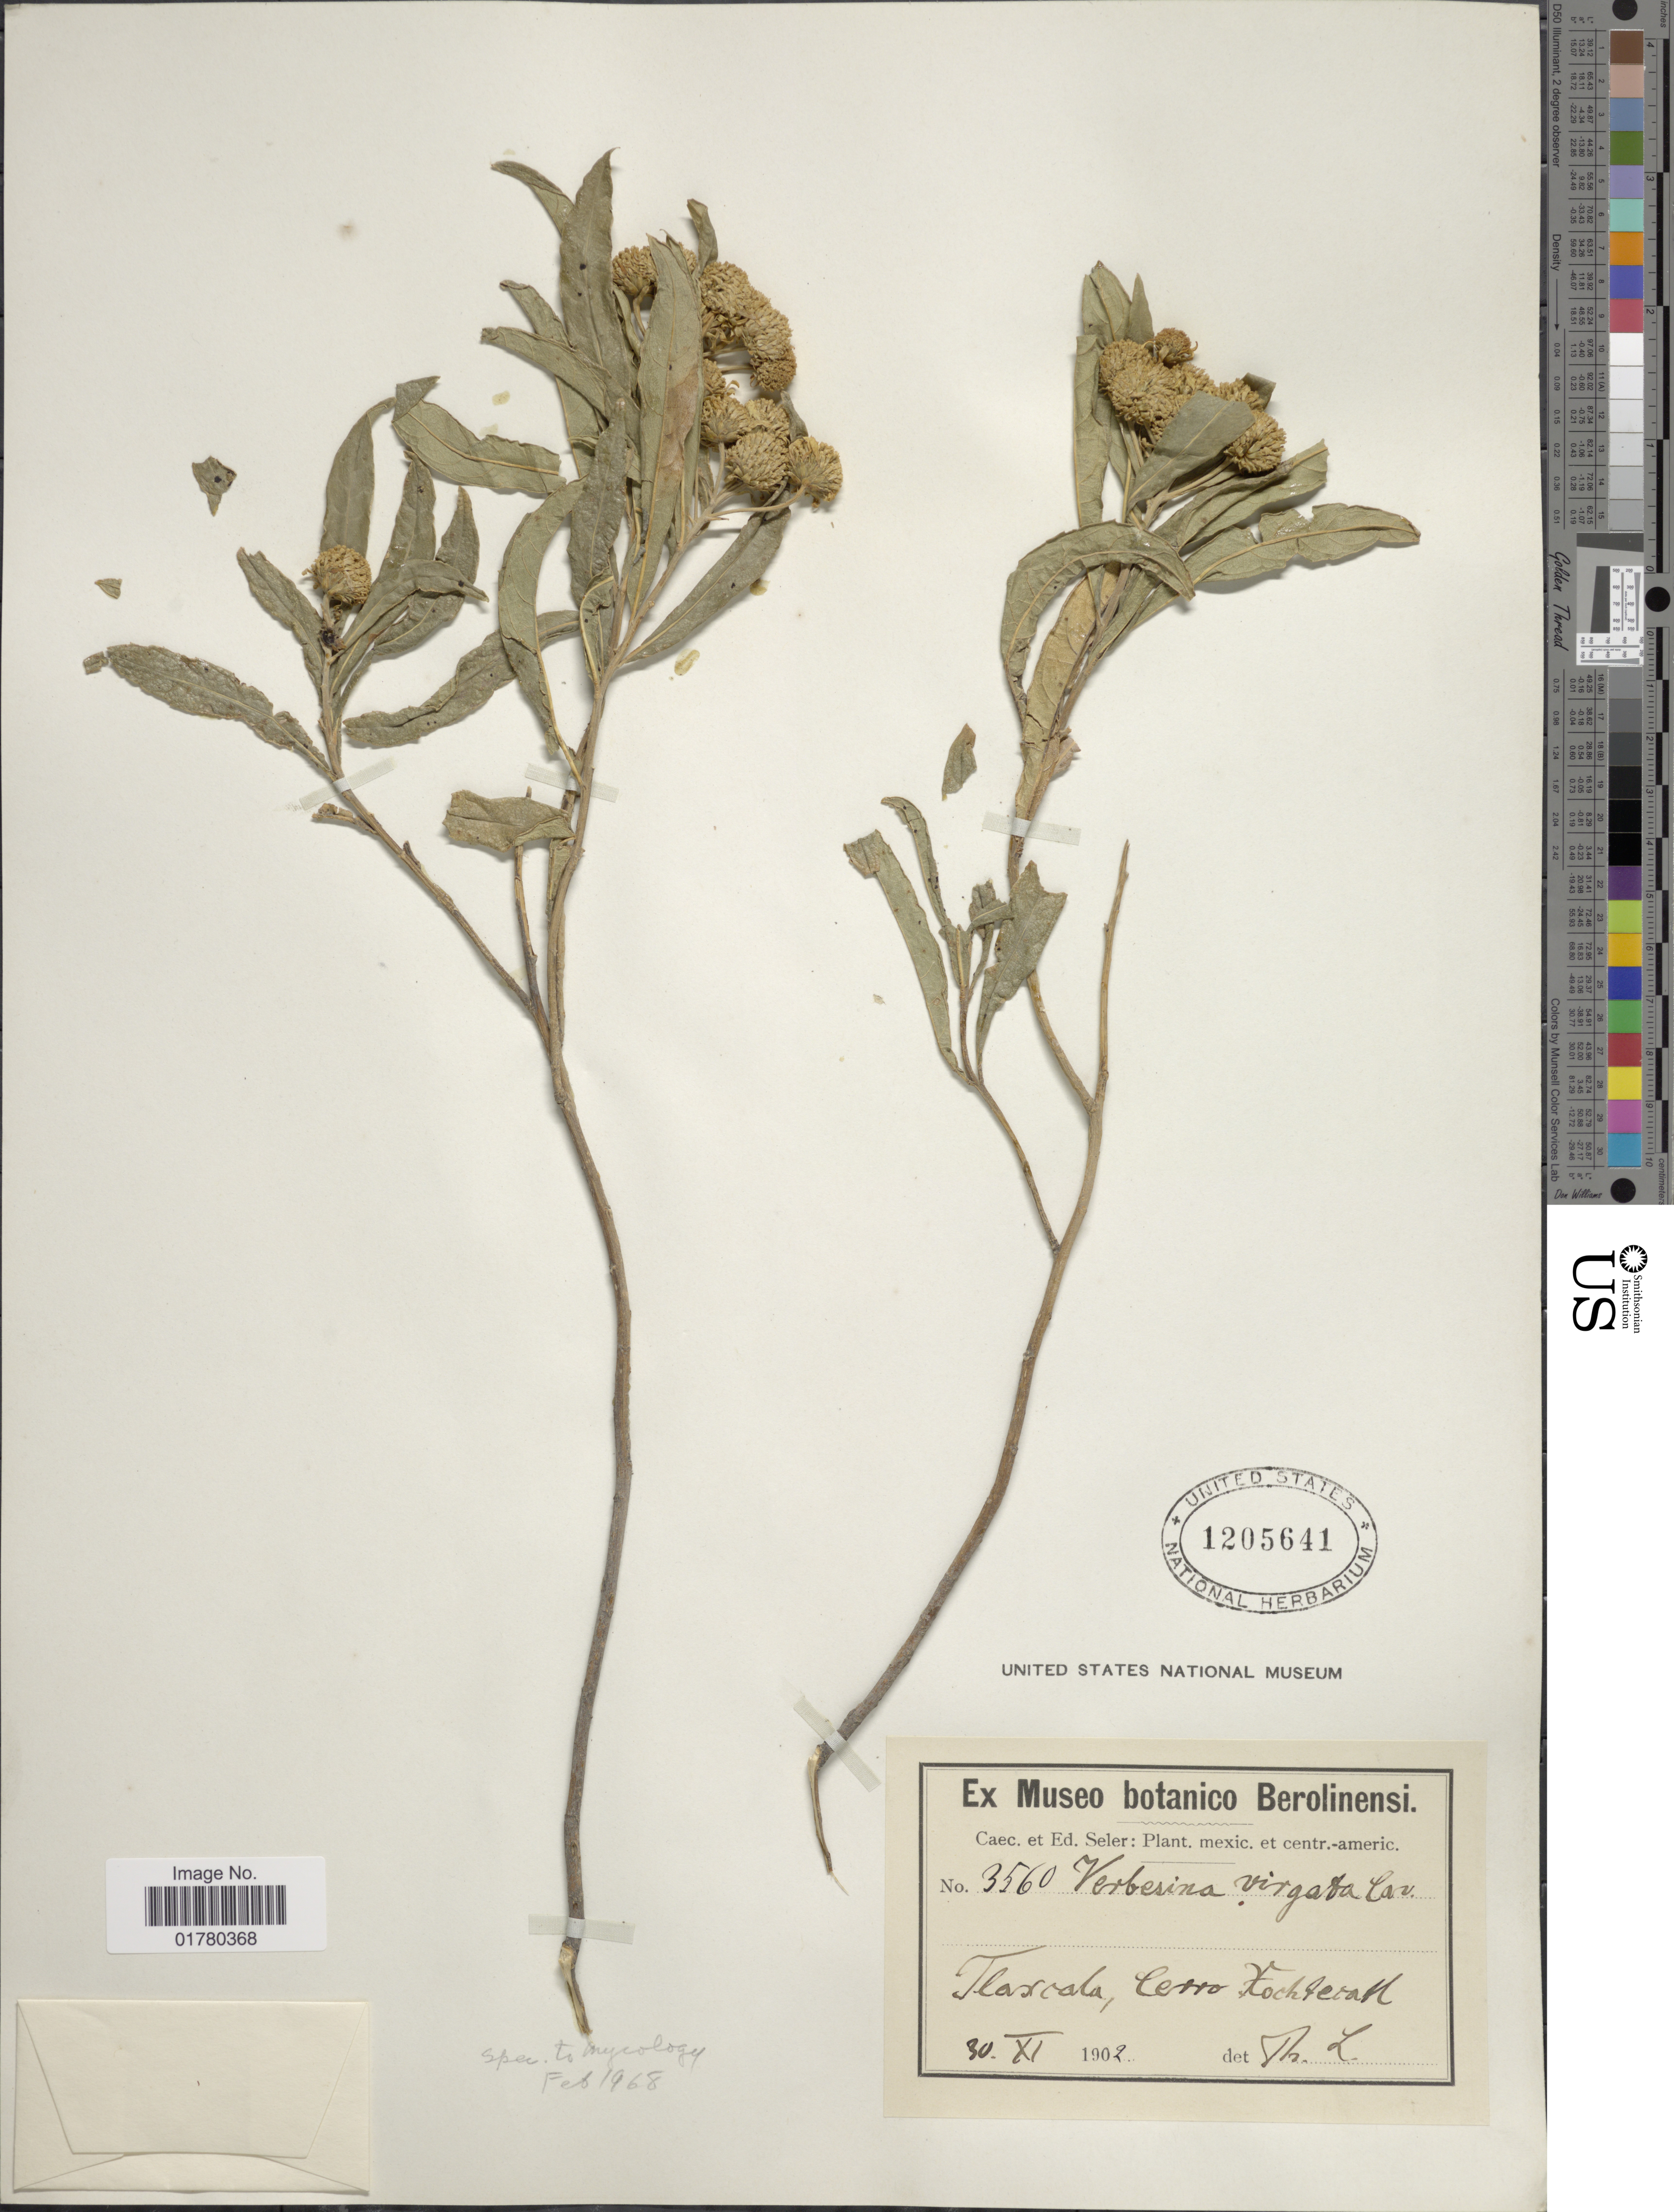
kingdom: Plantae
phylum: Tracheophyta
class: Magnoliopsida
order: Asterales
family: Asteraceae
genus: Verbesina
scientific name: Verbesina virgata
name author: Cav.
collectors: ex Caec. et Ed Seler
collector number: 3560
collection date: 1902-11-30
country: Mexico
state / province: Tlaxcala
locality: Cerro Xochtecall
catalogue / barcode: US 1205641